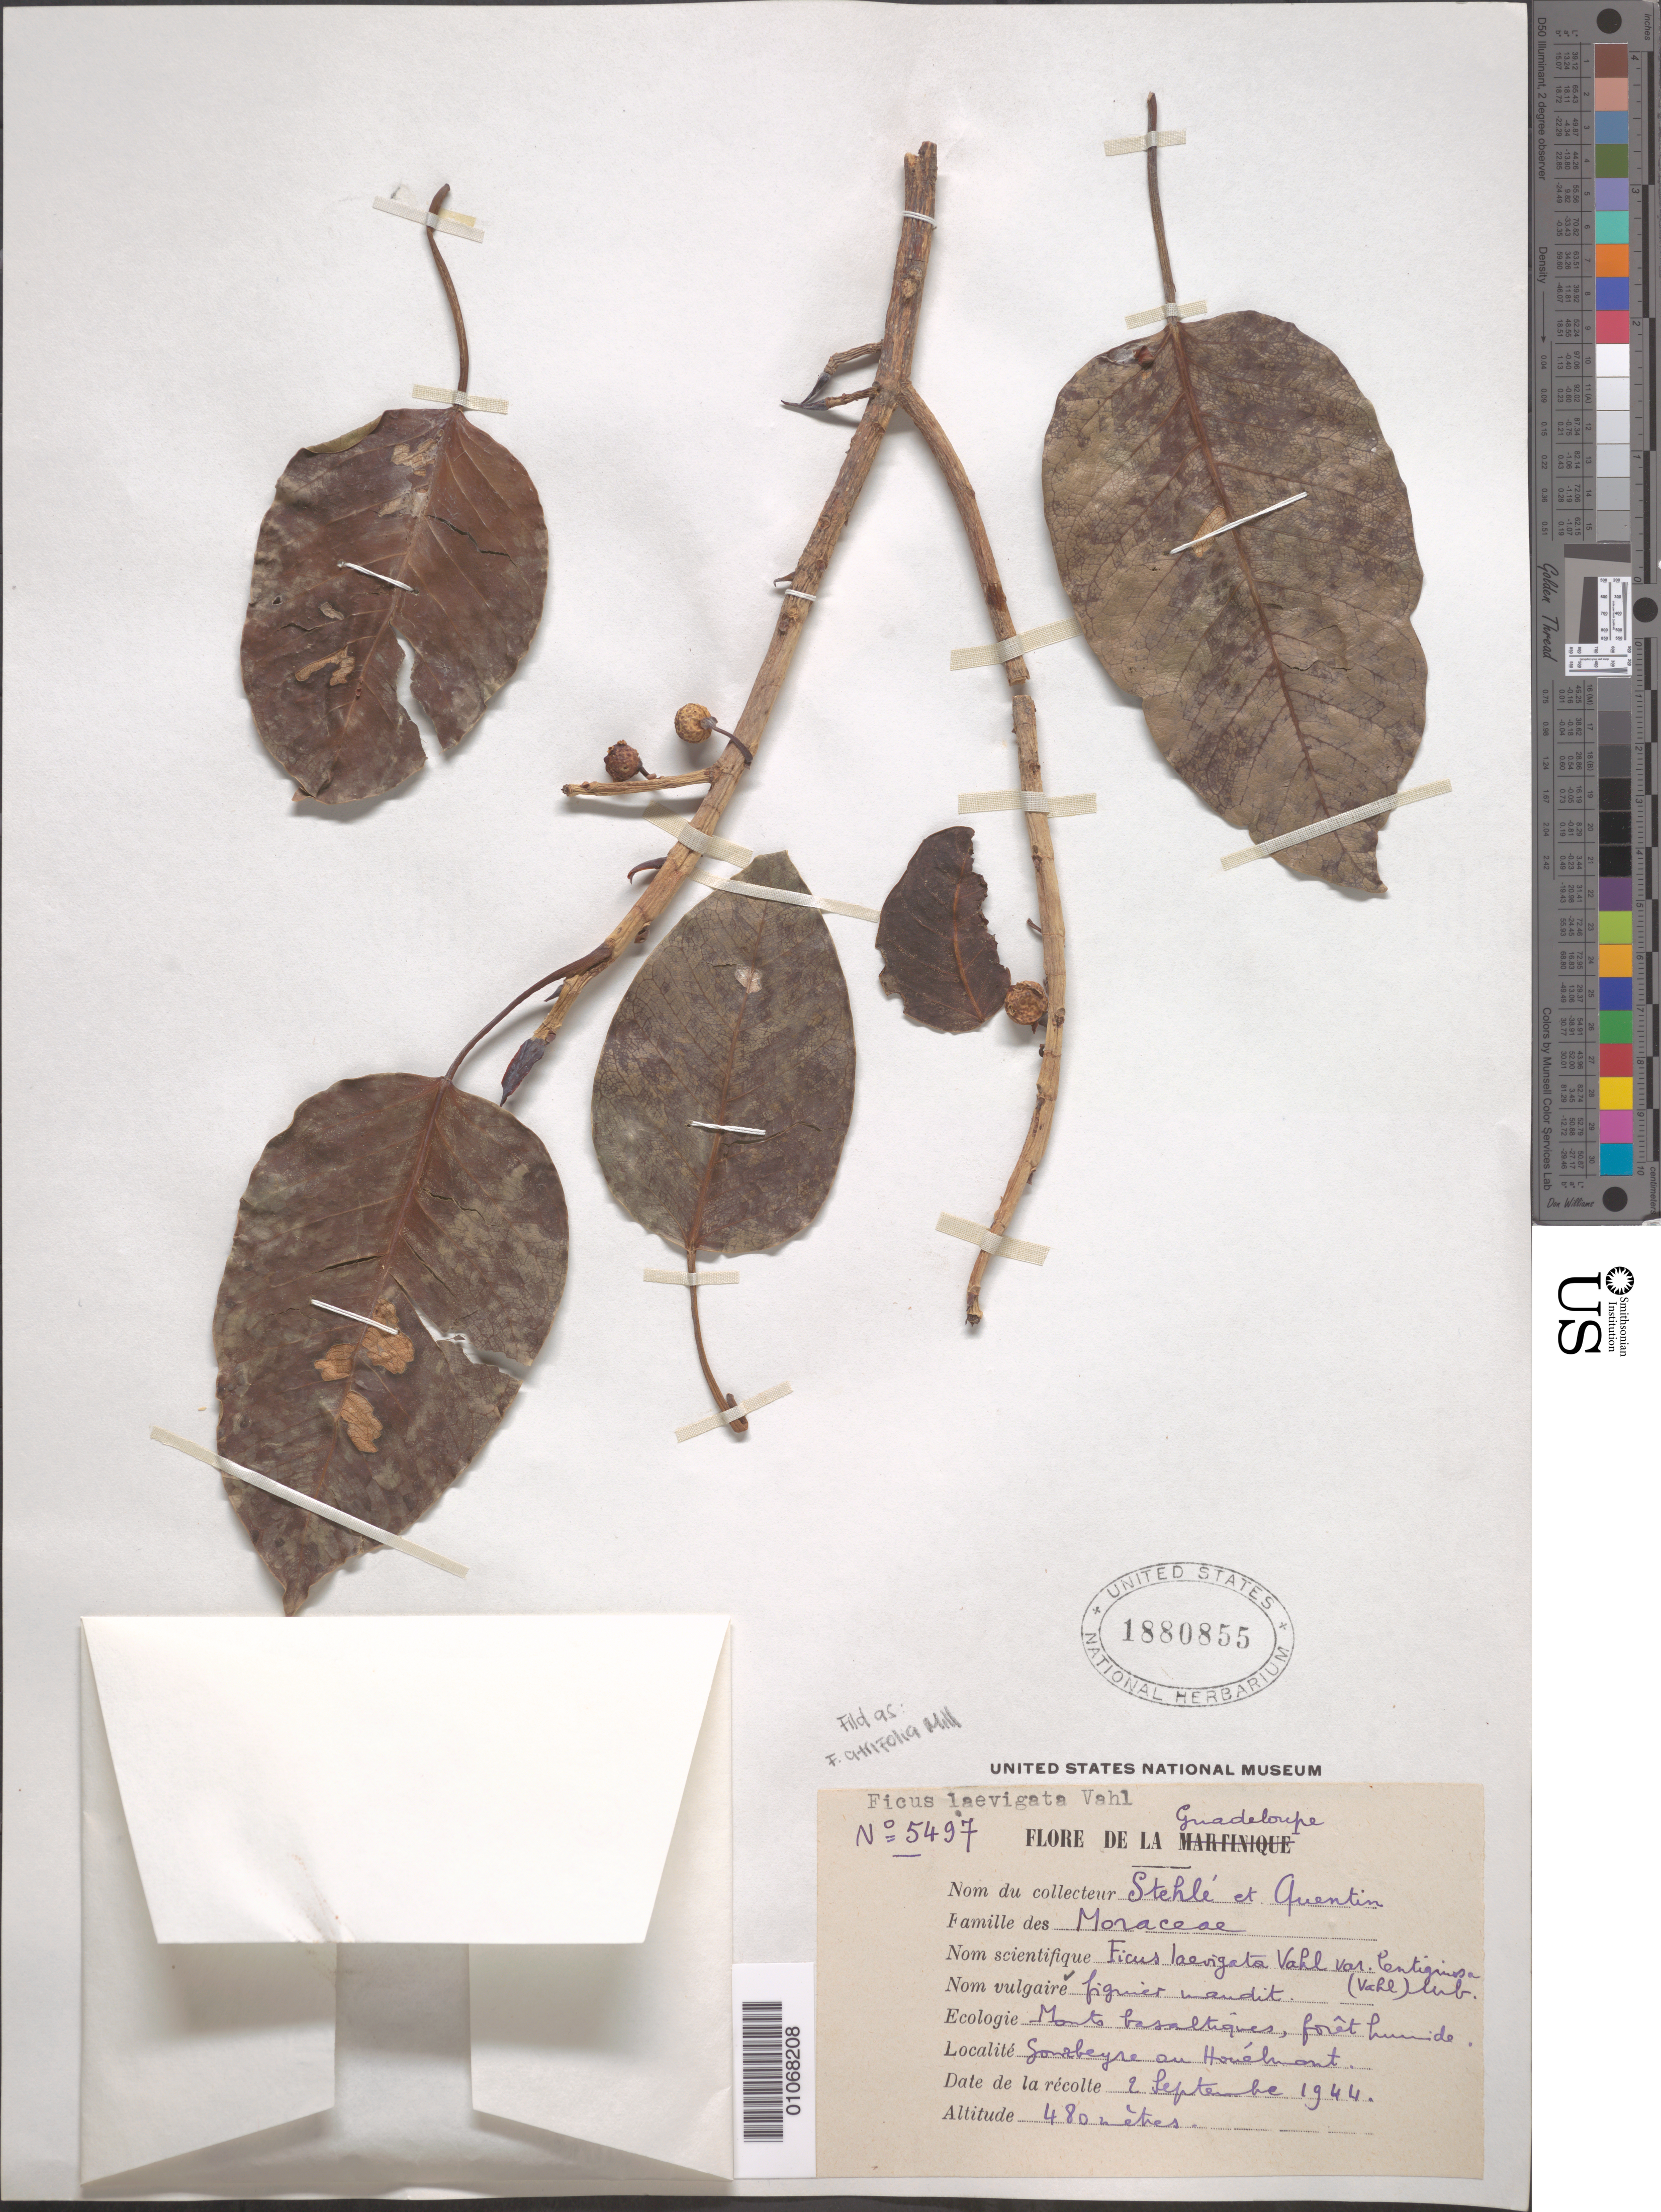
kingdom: Plantae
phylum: Tracheophyta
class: Magnoliopsida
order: Rosales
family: Moraceae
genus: Ficus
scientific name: Ficus citrifolia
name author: Mill.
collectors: H. Stehlé & R. Quentin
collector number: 5497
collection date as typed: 02 Sep 1944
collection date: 1944-09-02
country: Guadeloupe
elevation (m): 480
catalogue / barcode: US 1880855